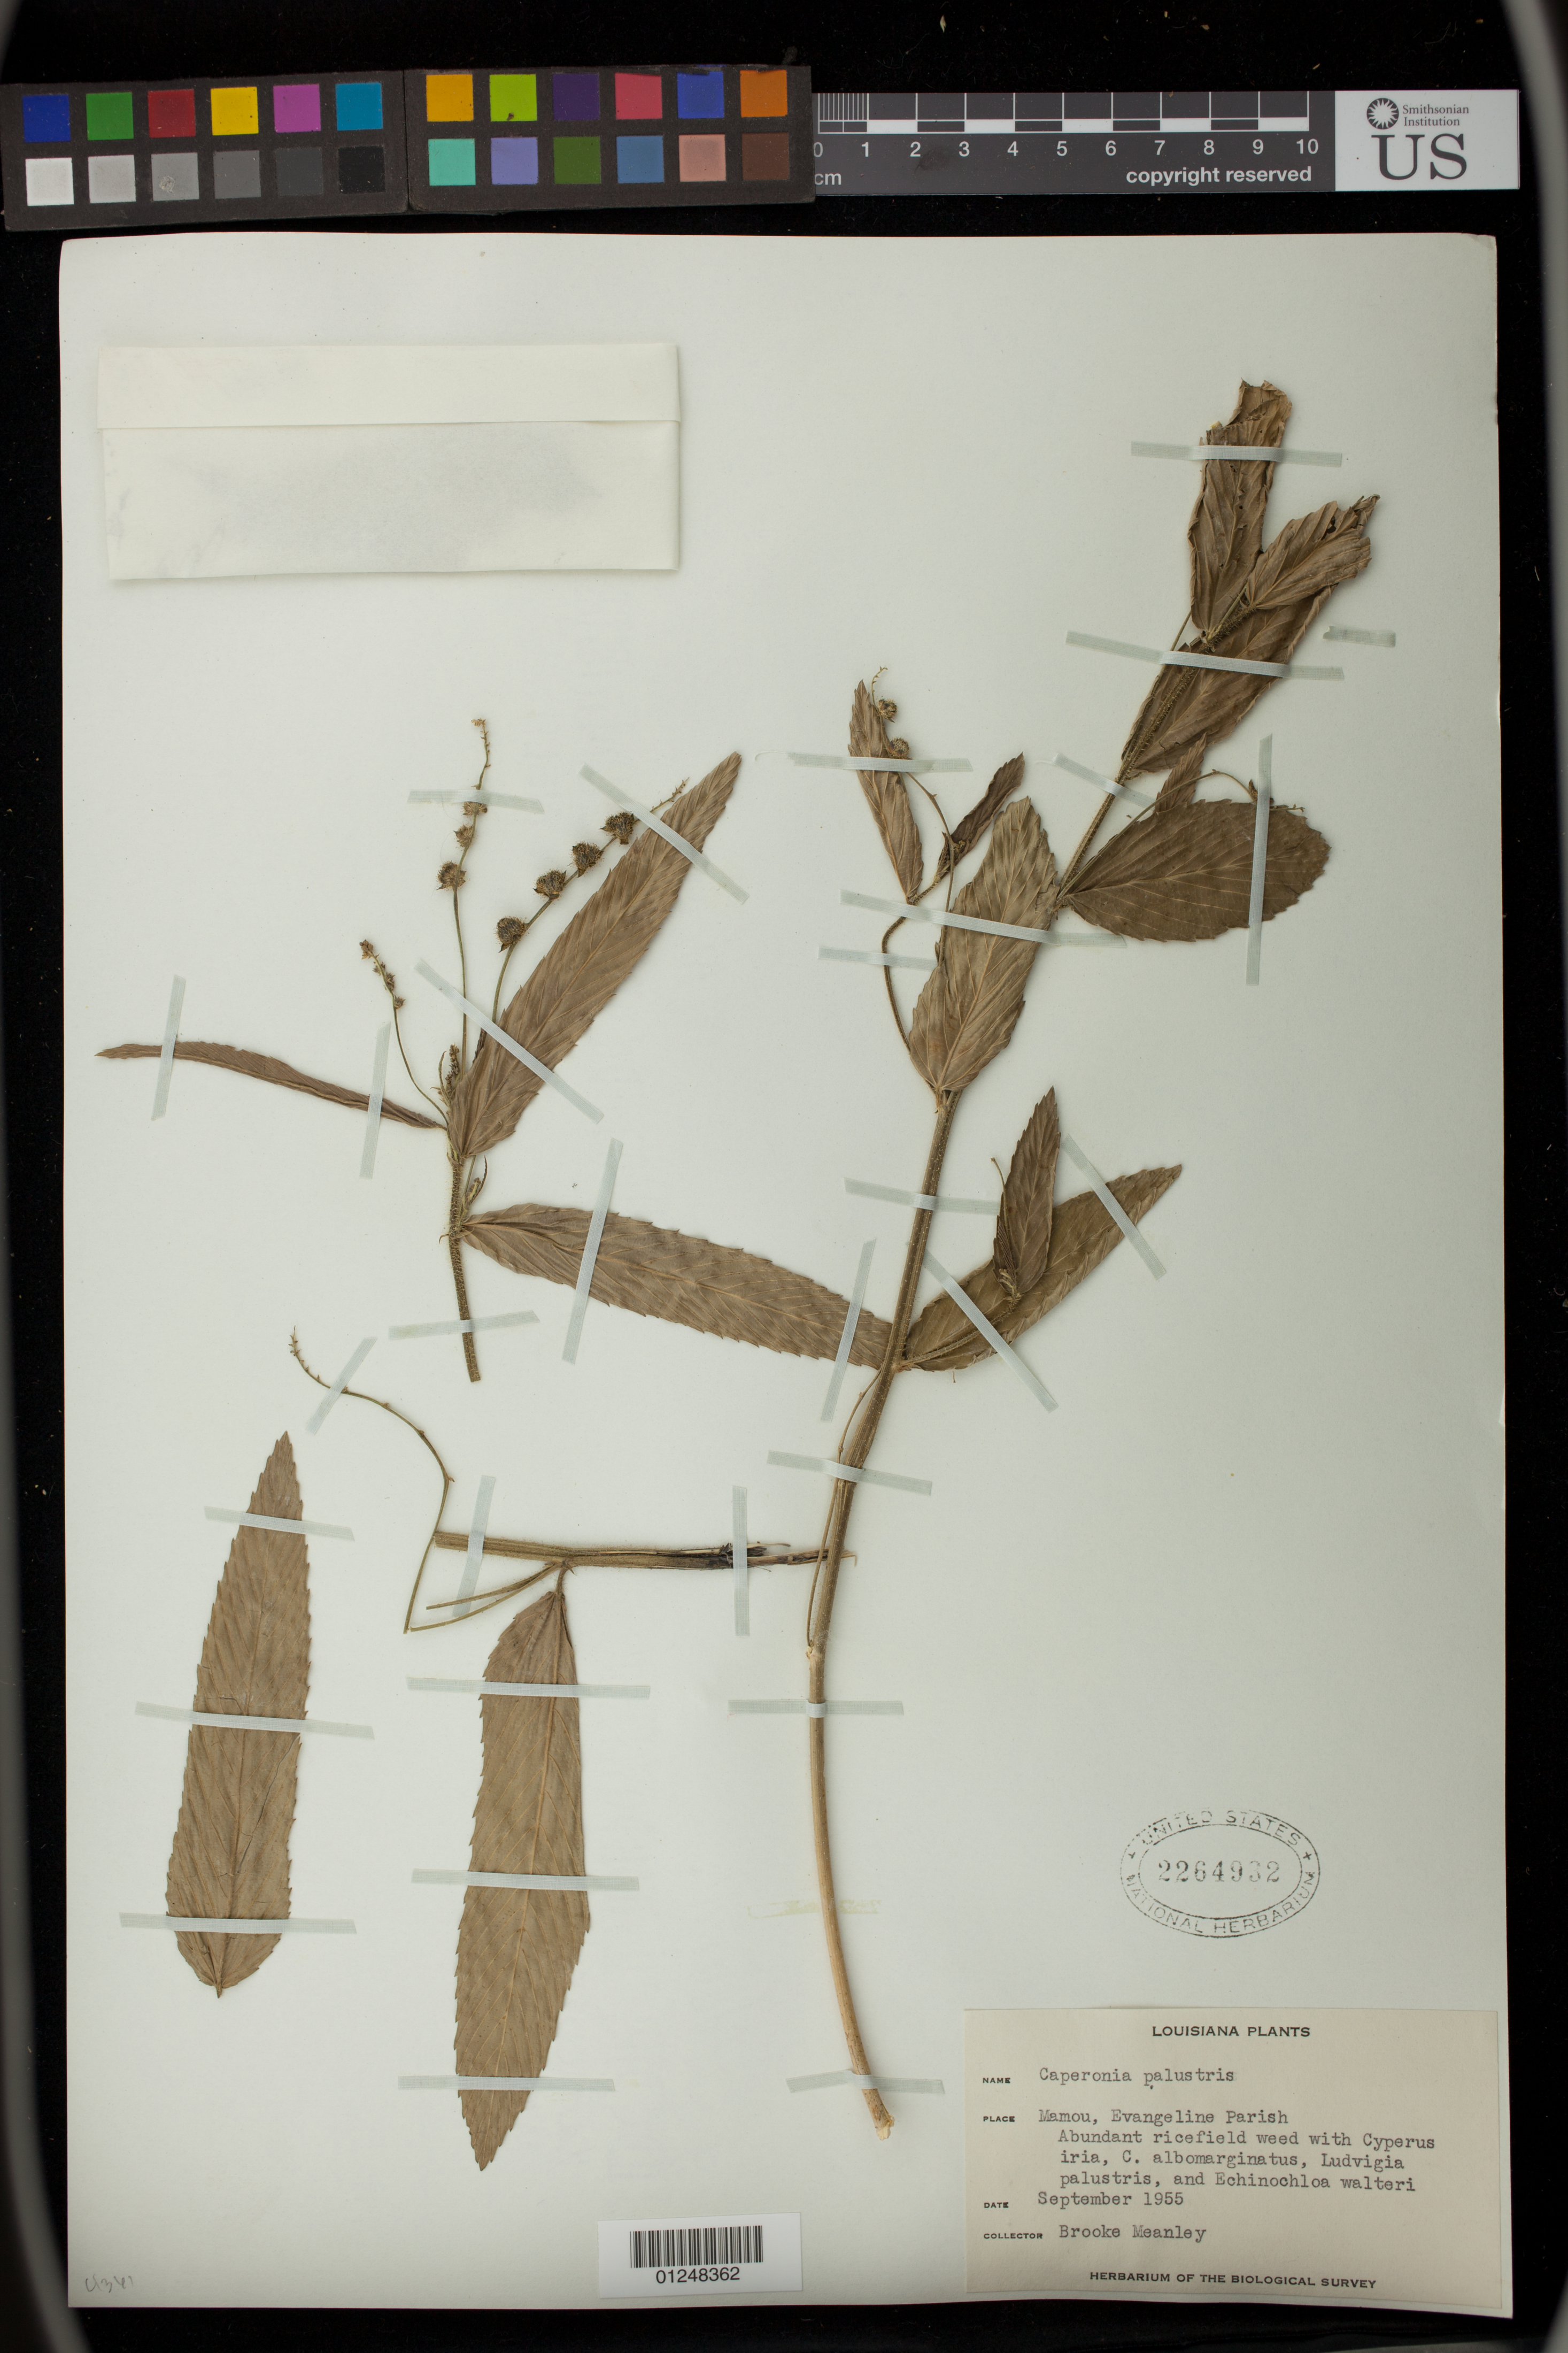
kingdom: Plantae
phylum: Tracheophyta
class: Magnoliopsida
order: Malpighiales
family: Euphorbiaceae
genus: Caperonia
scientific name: Caperonia castaneifolia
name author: (L.) A. St.-Hil.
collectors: B. Meanley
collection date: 1955-09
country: United States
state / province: Louisiana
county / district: Evangeline Parish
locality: Mamou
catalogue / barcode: US 2264932